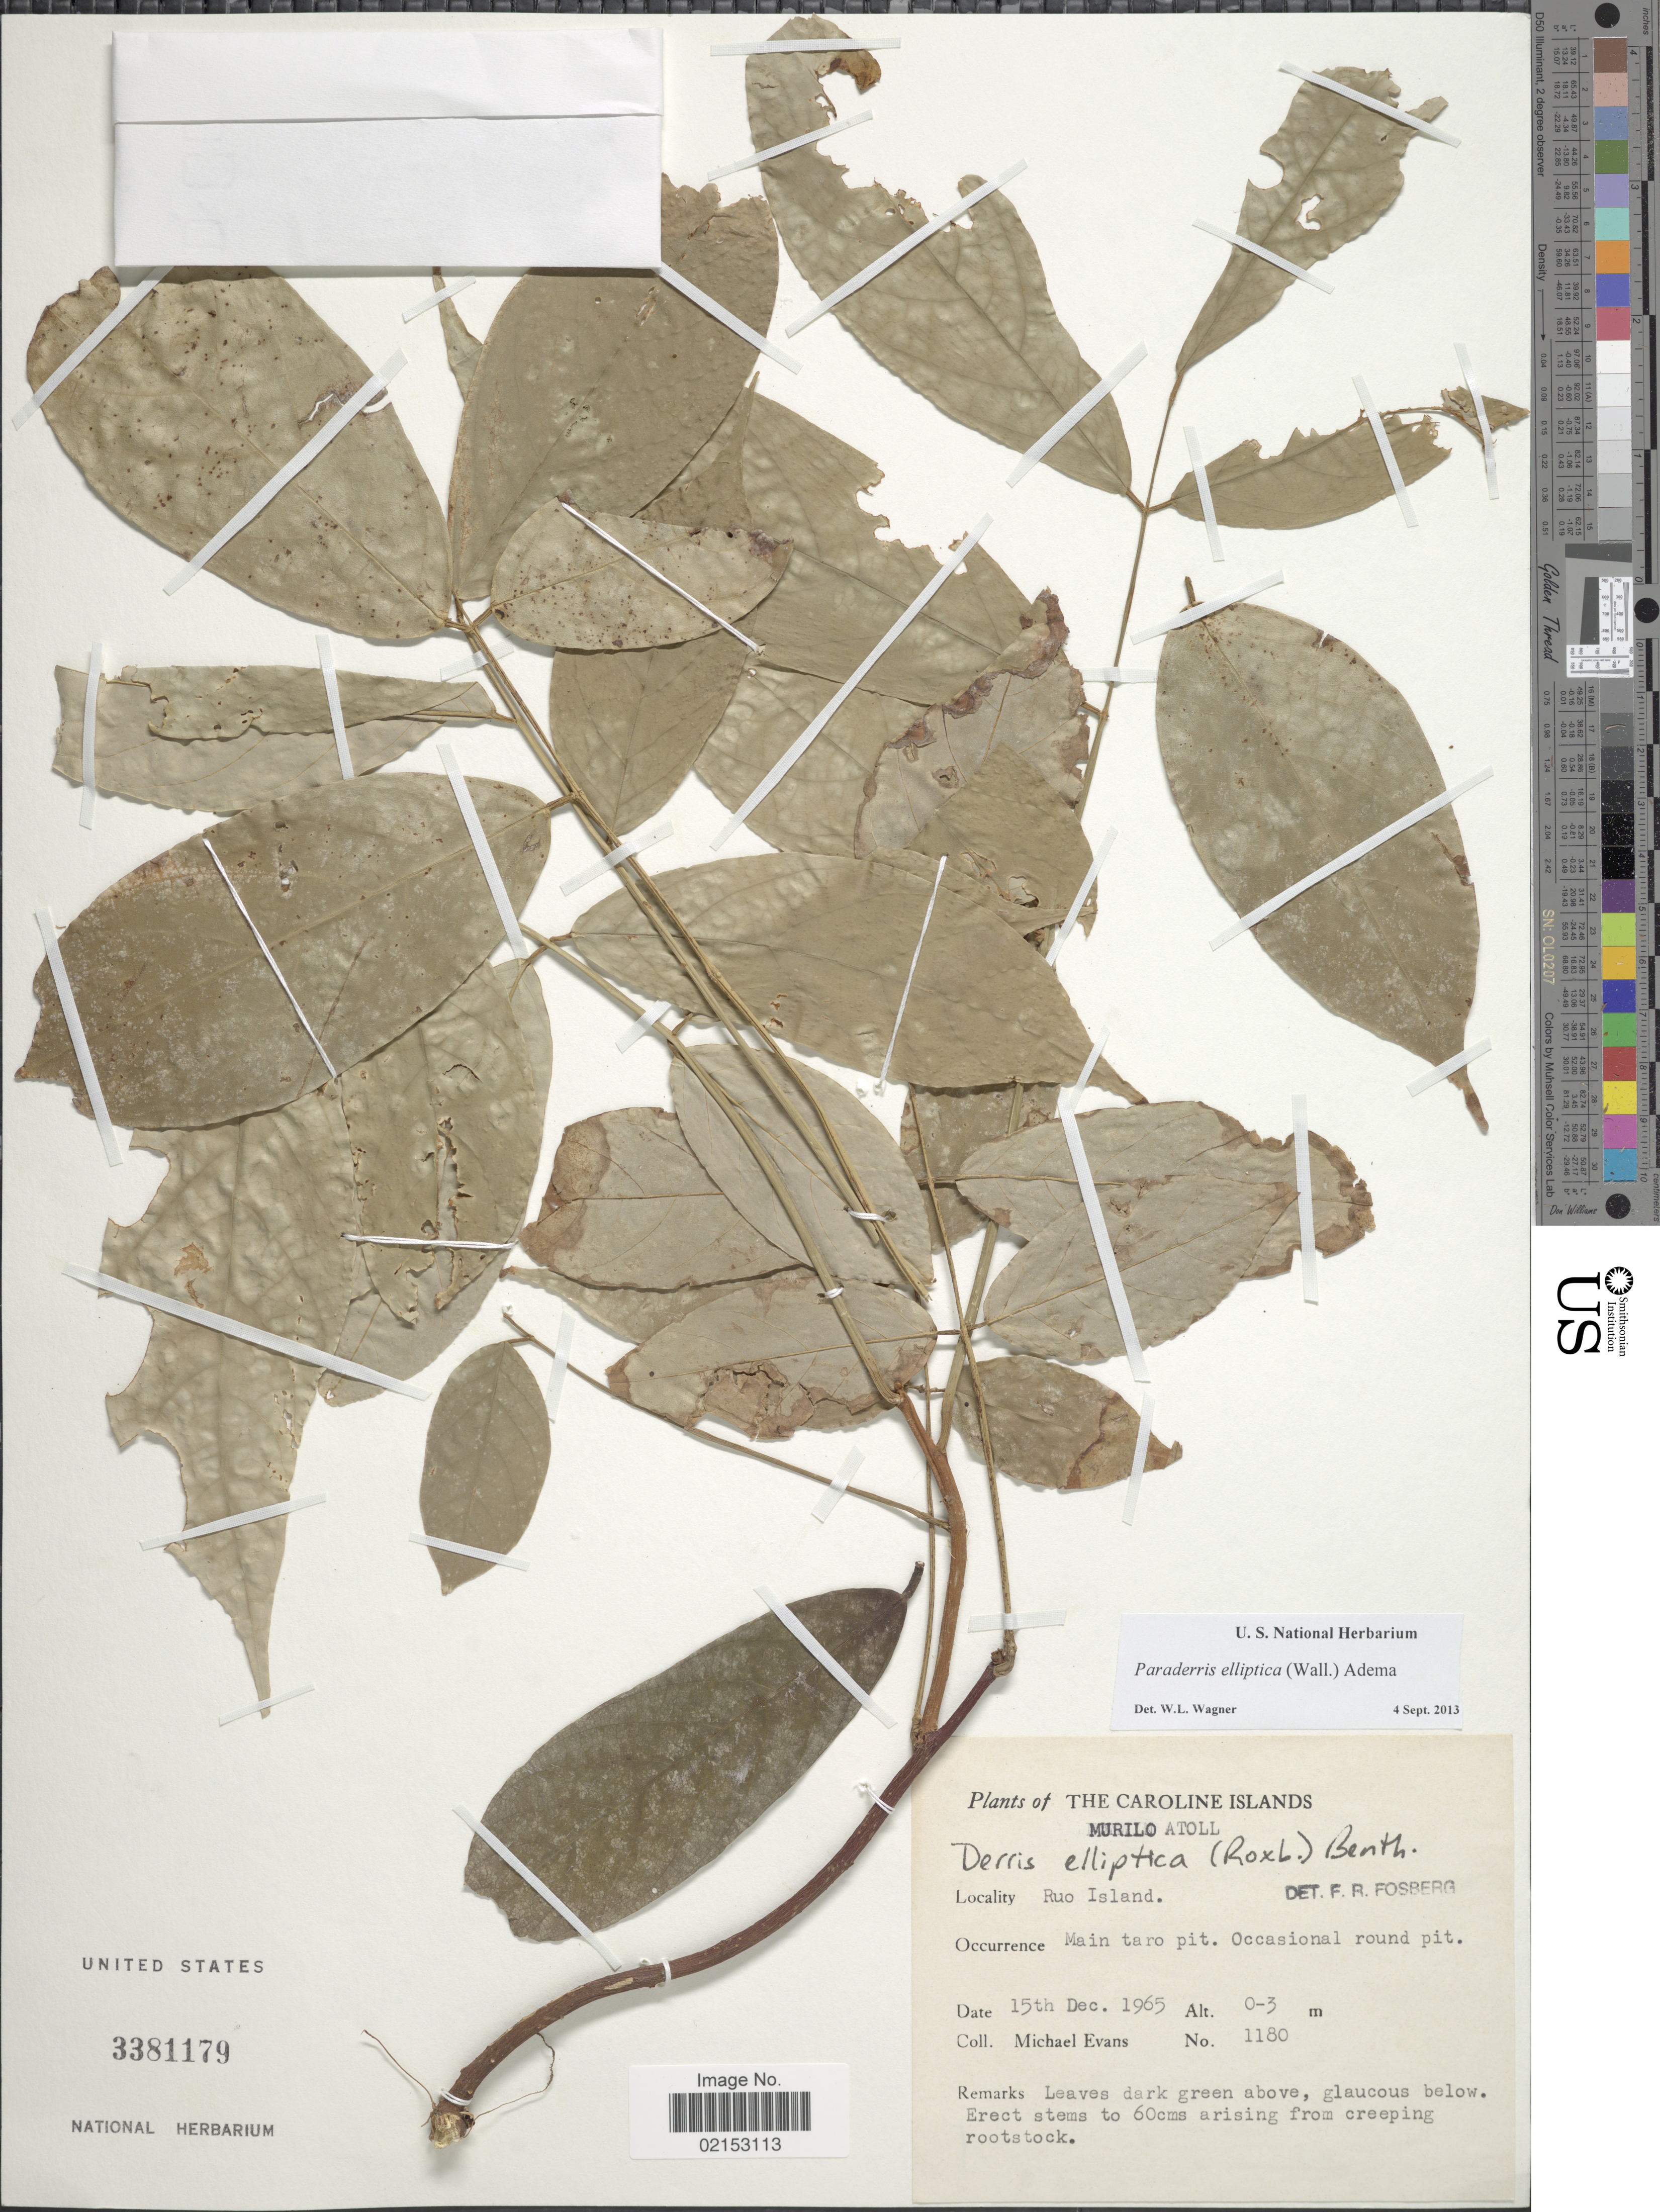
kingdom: Plantae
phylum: Tracheophyta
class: Magnoliopsida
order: Fabales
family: Fabaceae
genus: Derris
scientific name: Derris elliptica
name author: (Wall.) Benth.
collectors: M. Evans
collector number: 1180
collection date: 1965-12-15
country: Micronesia, Federated States of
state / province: Truk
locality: The Caroline Islands, Murillo Atoll, Ruo Island.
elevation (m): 0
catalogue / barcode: US 3381179